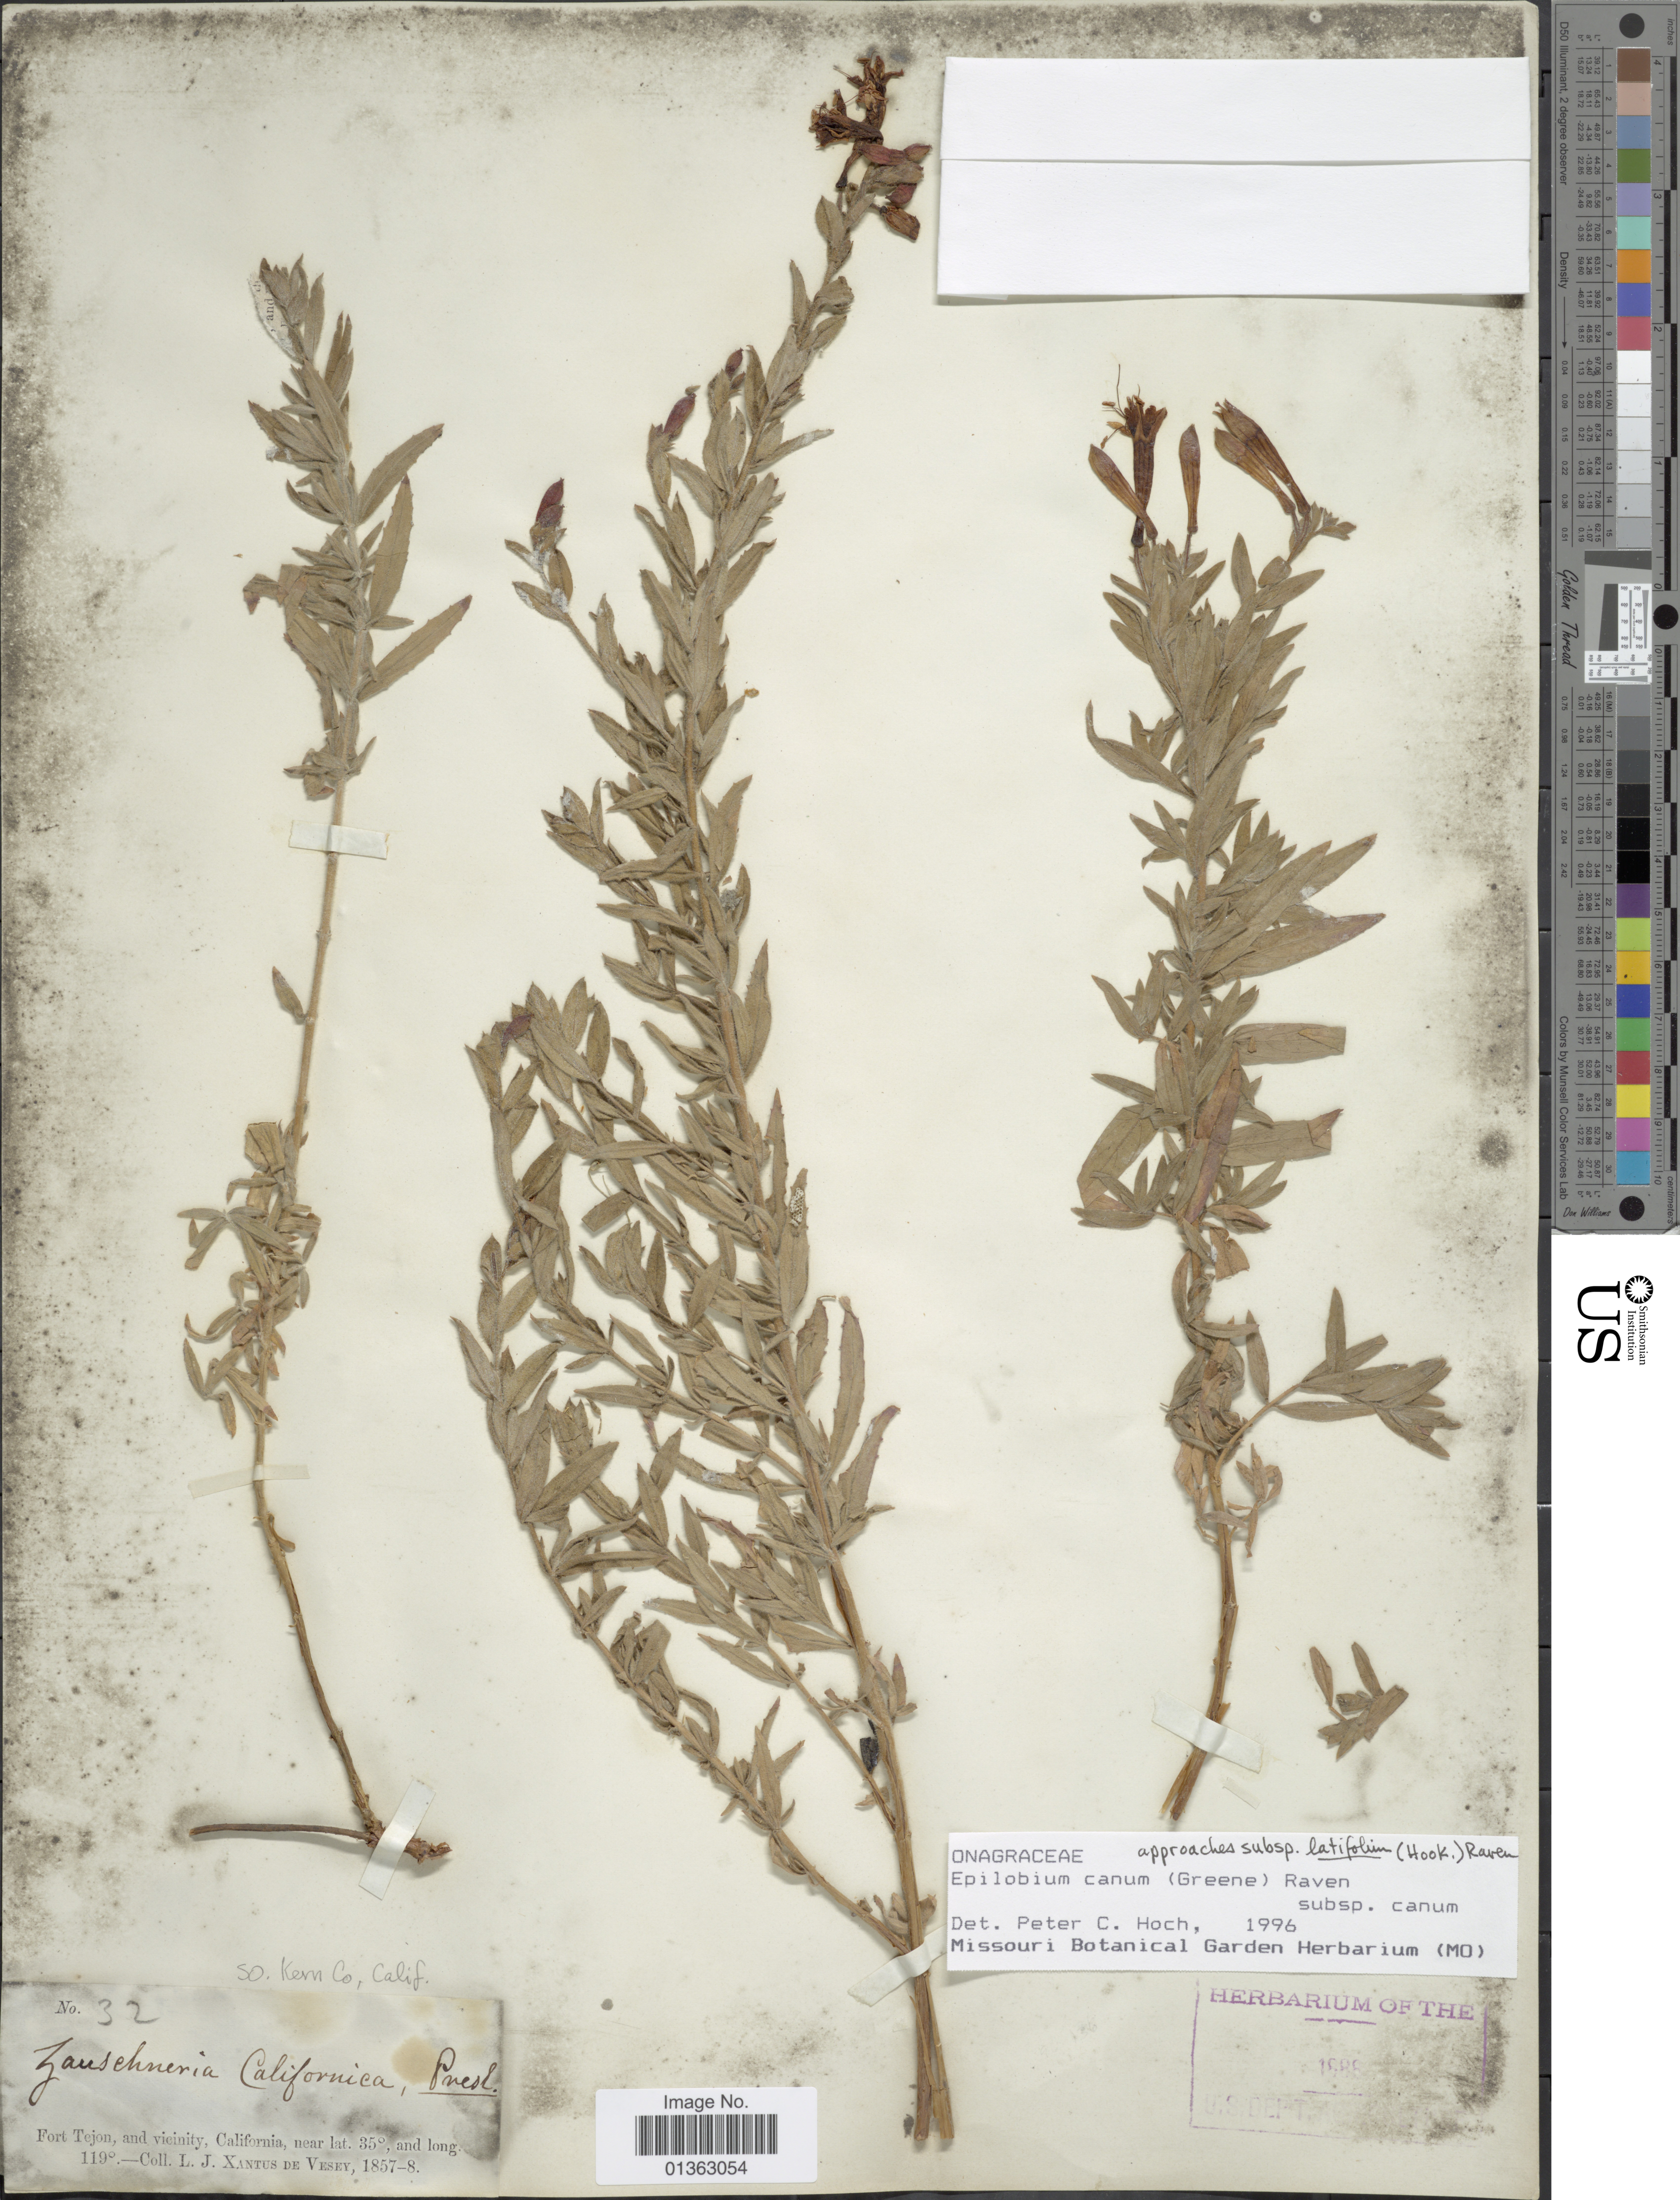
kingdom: Plantae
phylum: Tracheophyta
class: Magnoliopsida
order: Myrtales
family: Onagraceae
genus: Epilobium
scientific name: Epilobium canum subsp. canum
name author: (Greene) P.H. Raven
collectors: L. Xantus de Vesey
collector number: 32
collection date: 1857/1858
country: United States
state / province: California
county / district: Kern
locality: Fort Tejon, and vicinity, SO. Kern Co.